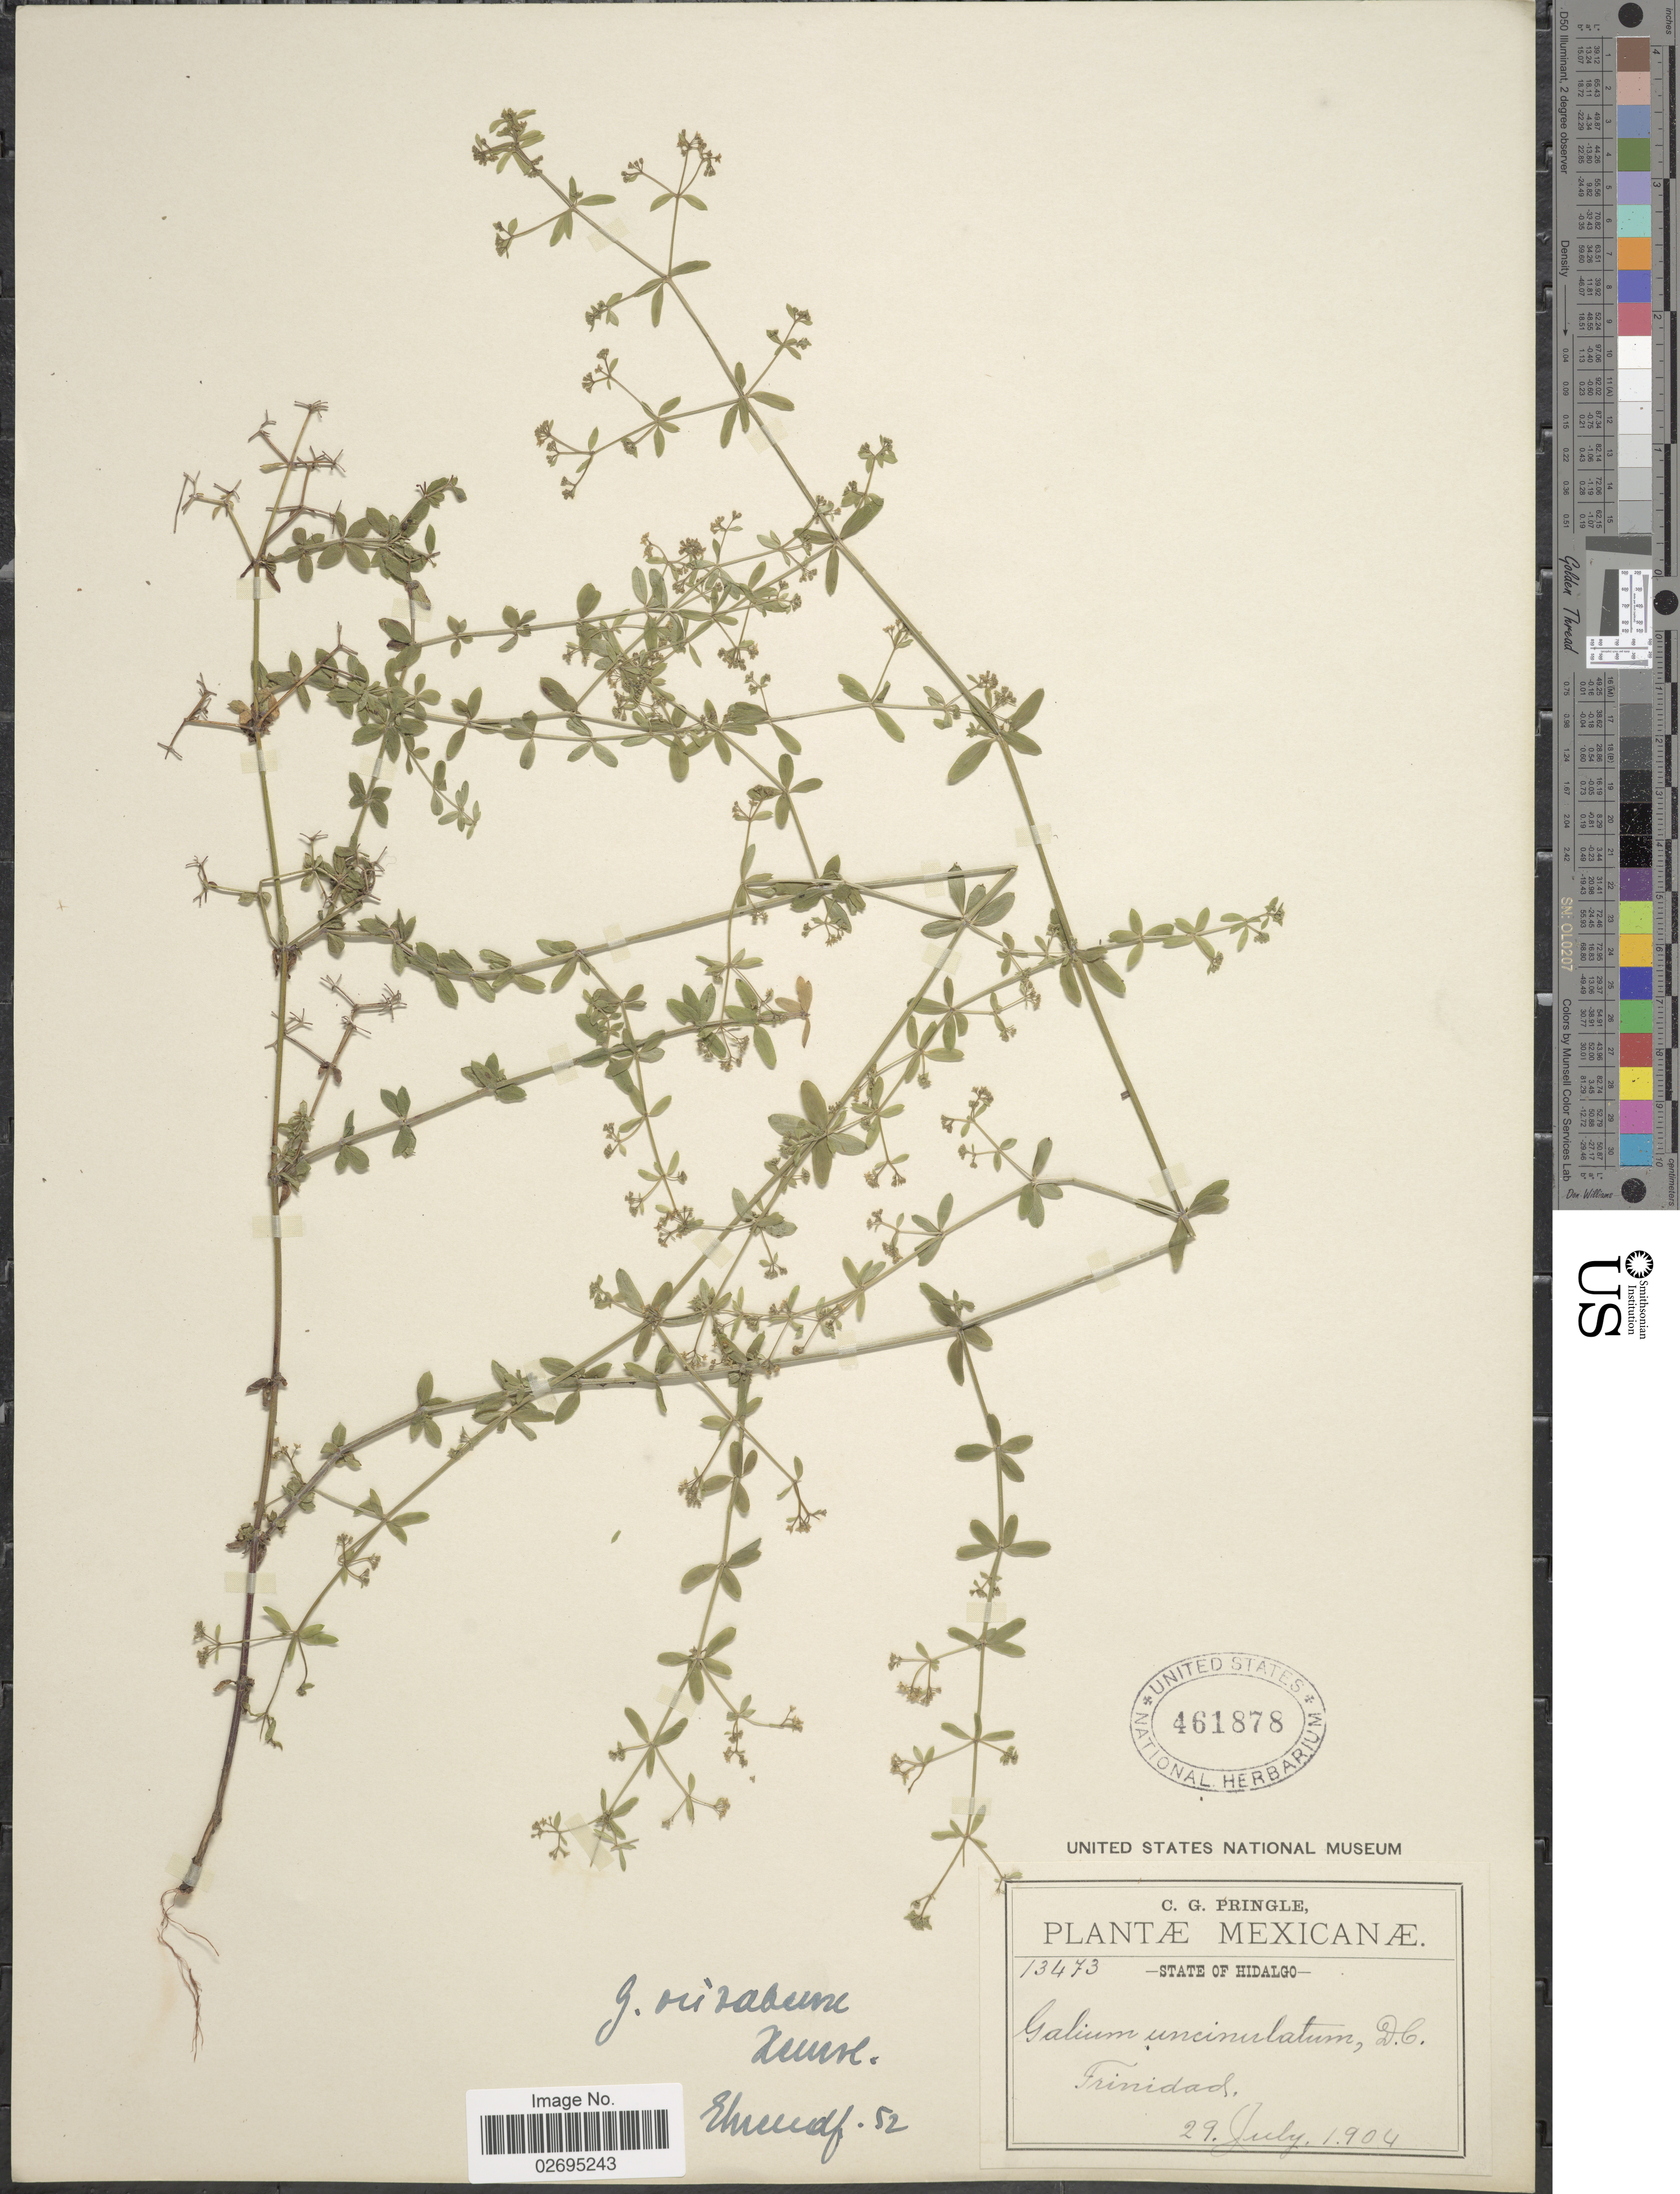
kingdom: Plantae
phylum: Tracheophyta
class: Magnoliopsida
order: Gentianales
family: Rubiaceae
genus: Galium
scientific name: Galium orizabense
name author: Hemsl.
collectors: C. G. Pringle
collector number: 13473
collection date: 1904-07-29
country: Mexico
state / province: Hidalgo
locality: Trinidad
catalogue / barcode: US 461878